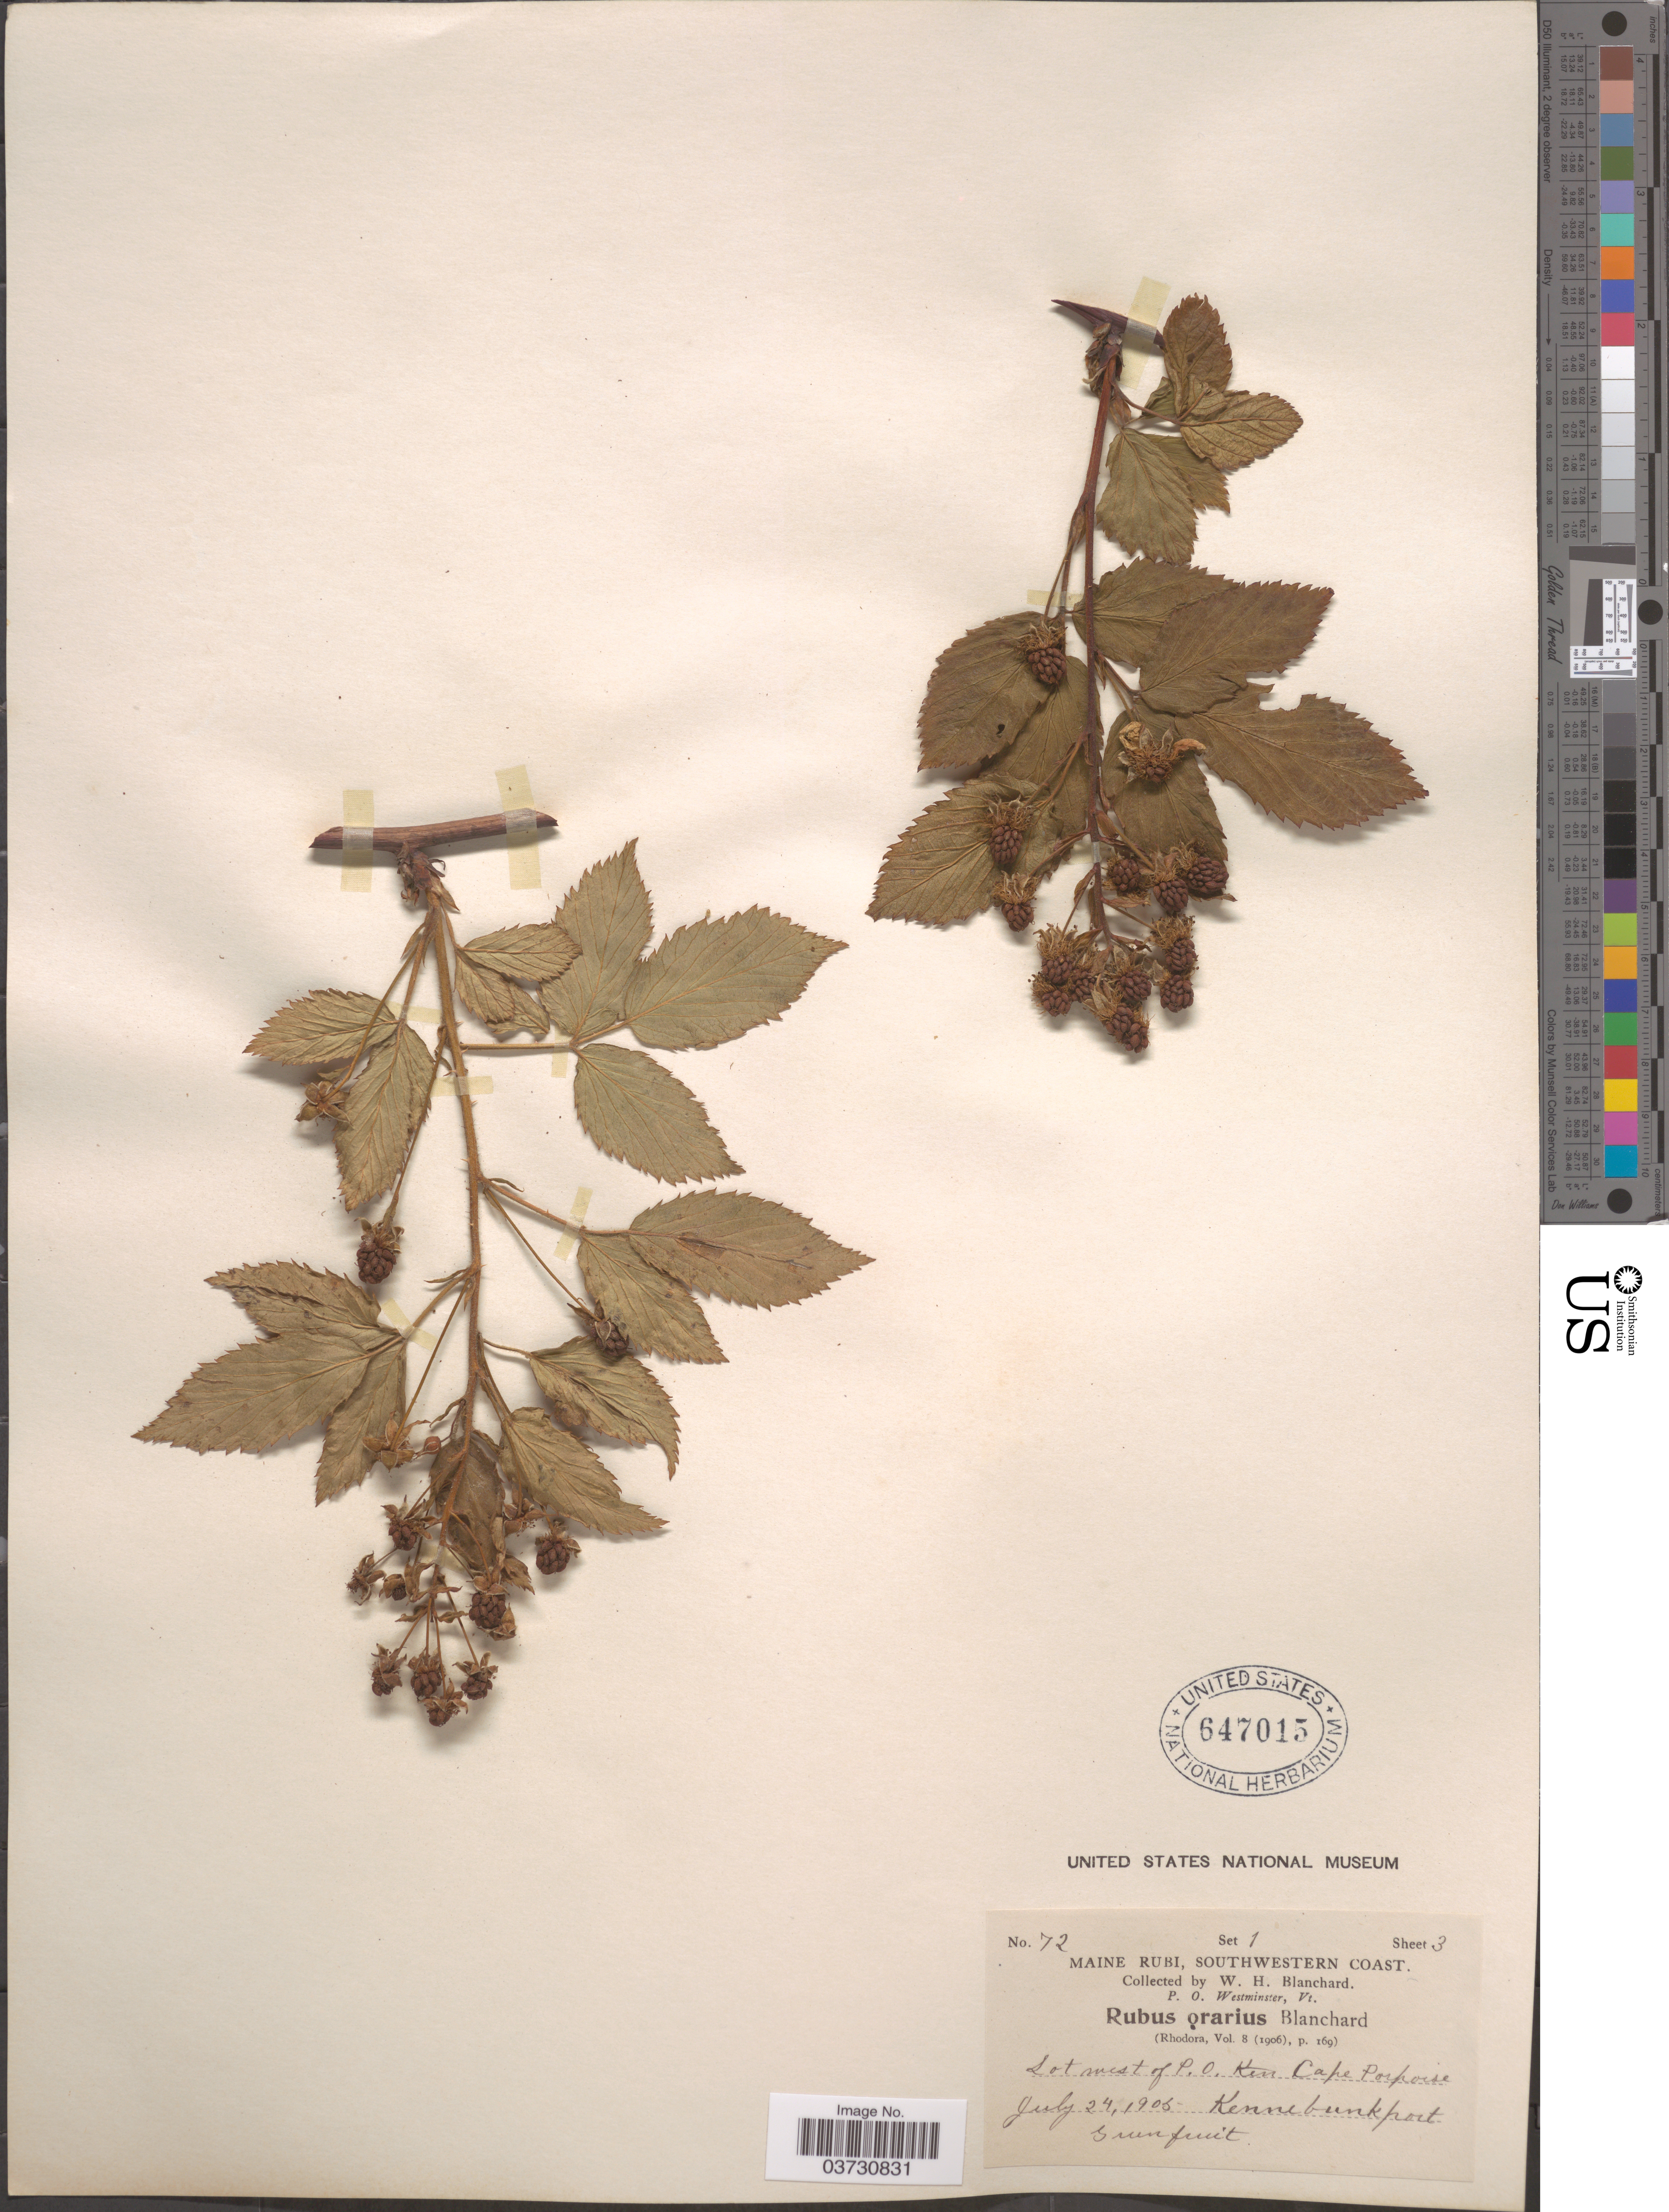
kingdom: Plantae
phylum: Tracheophyta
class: Magnoliopsida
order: Rosales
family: Rosaceae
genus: Rubus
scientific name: Rubus pergratus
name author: Blanch.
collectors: W. H. Blanchard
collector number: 72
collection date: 1905-07-24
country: United States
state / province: Maine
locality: Maine Rubi, Southwestern Coast. Lot west of P. O. Ken Cape Porpoise. Kennebunk port.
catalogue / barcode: US 647015